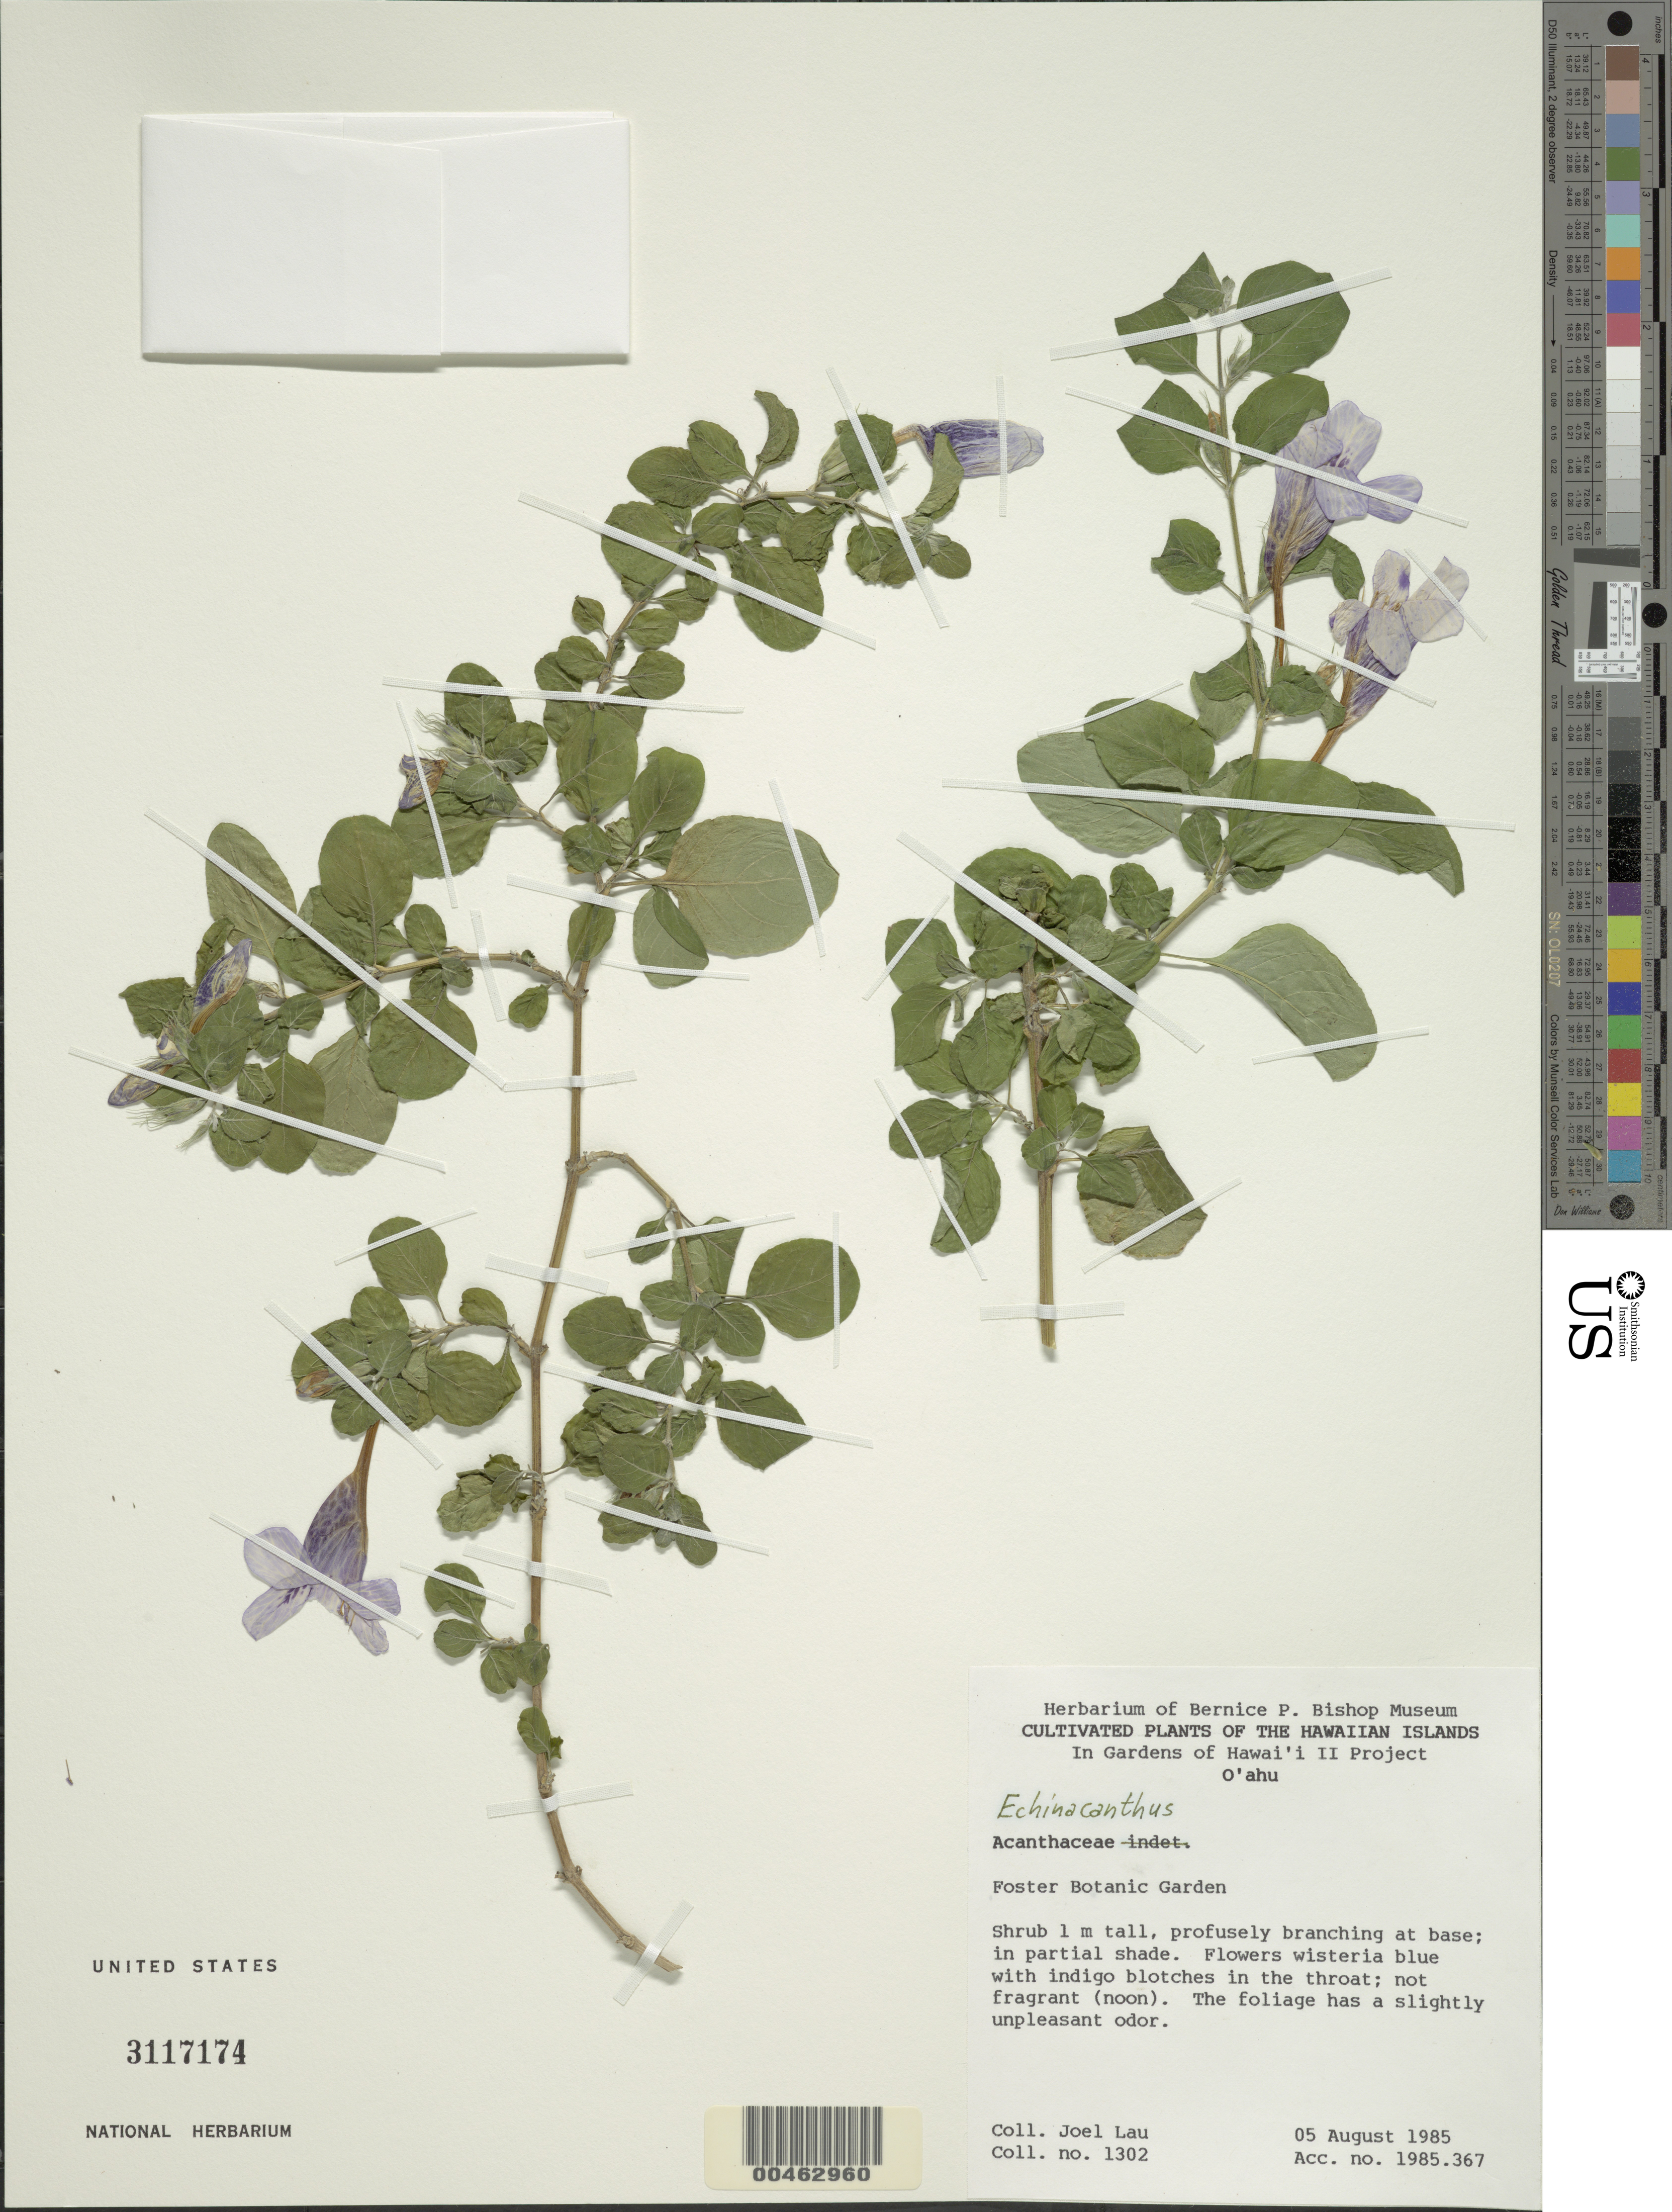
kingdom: Plantae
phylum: Tracheophyta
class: Magnoliopsida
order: Lamiales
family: Acanthaceae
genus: Echinacanthus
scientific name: Echinacanthus sp.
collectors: J. Lau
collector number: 1302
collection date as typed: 5 Aug 1985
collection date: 1985-08-05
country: United States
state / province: Hawaii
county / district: Honolulu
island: Oahu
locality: Foster Botanic Garden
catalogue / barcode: US 3117174